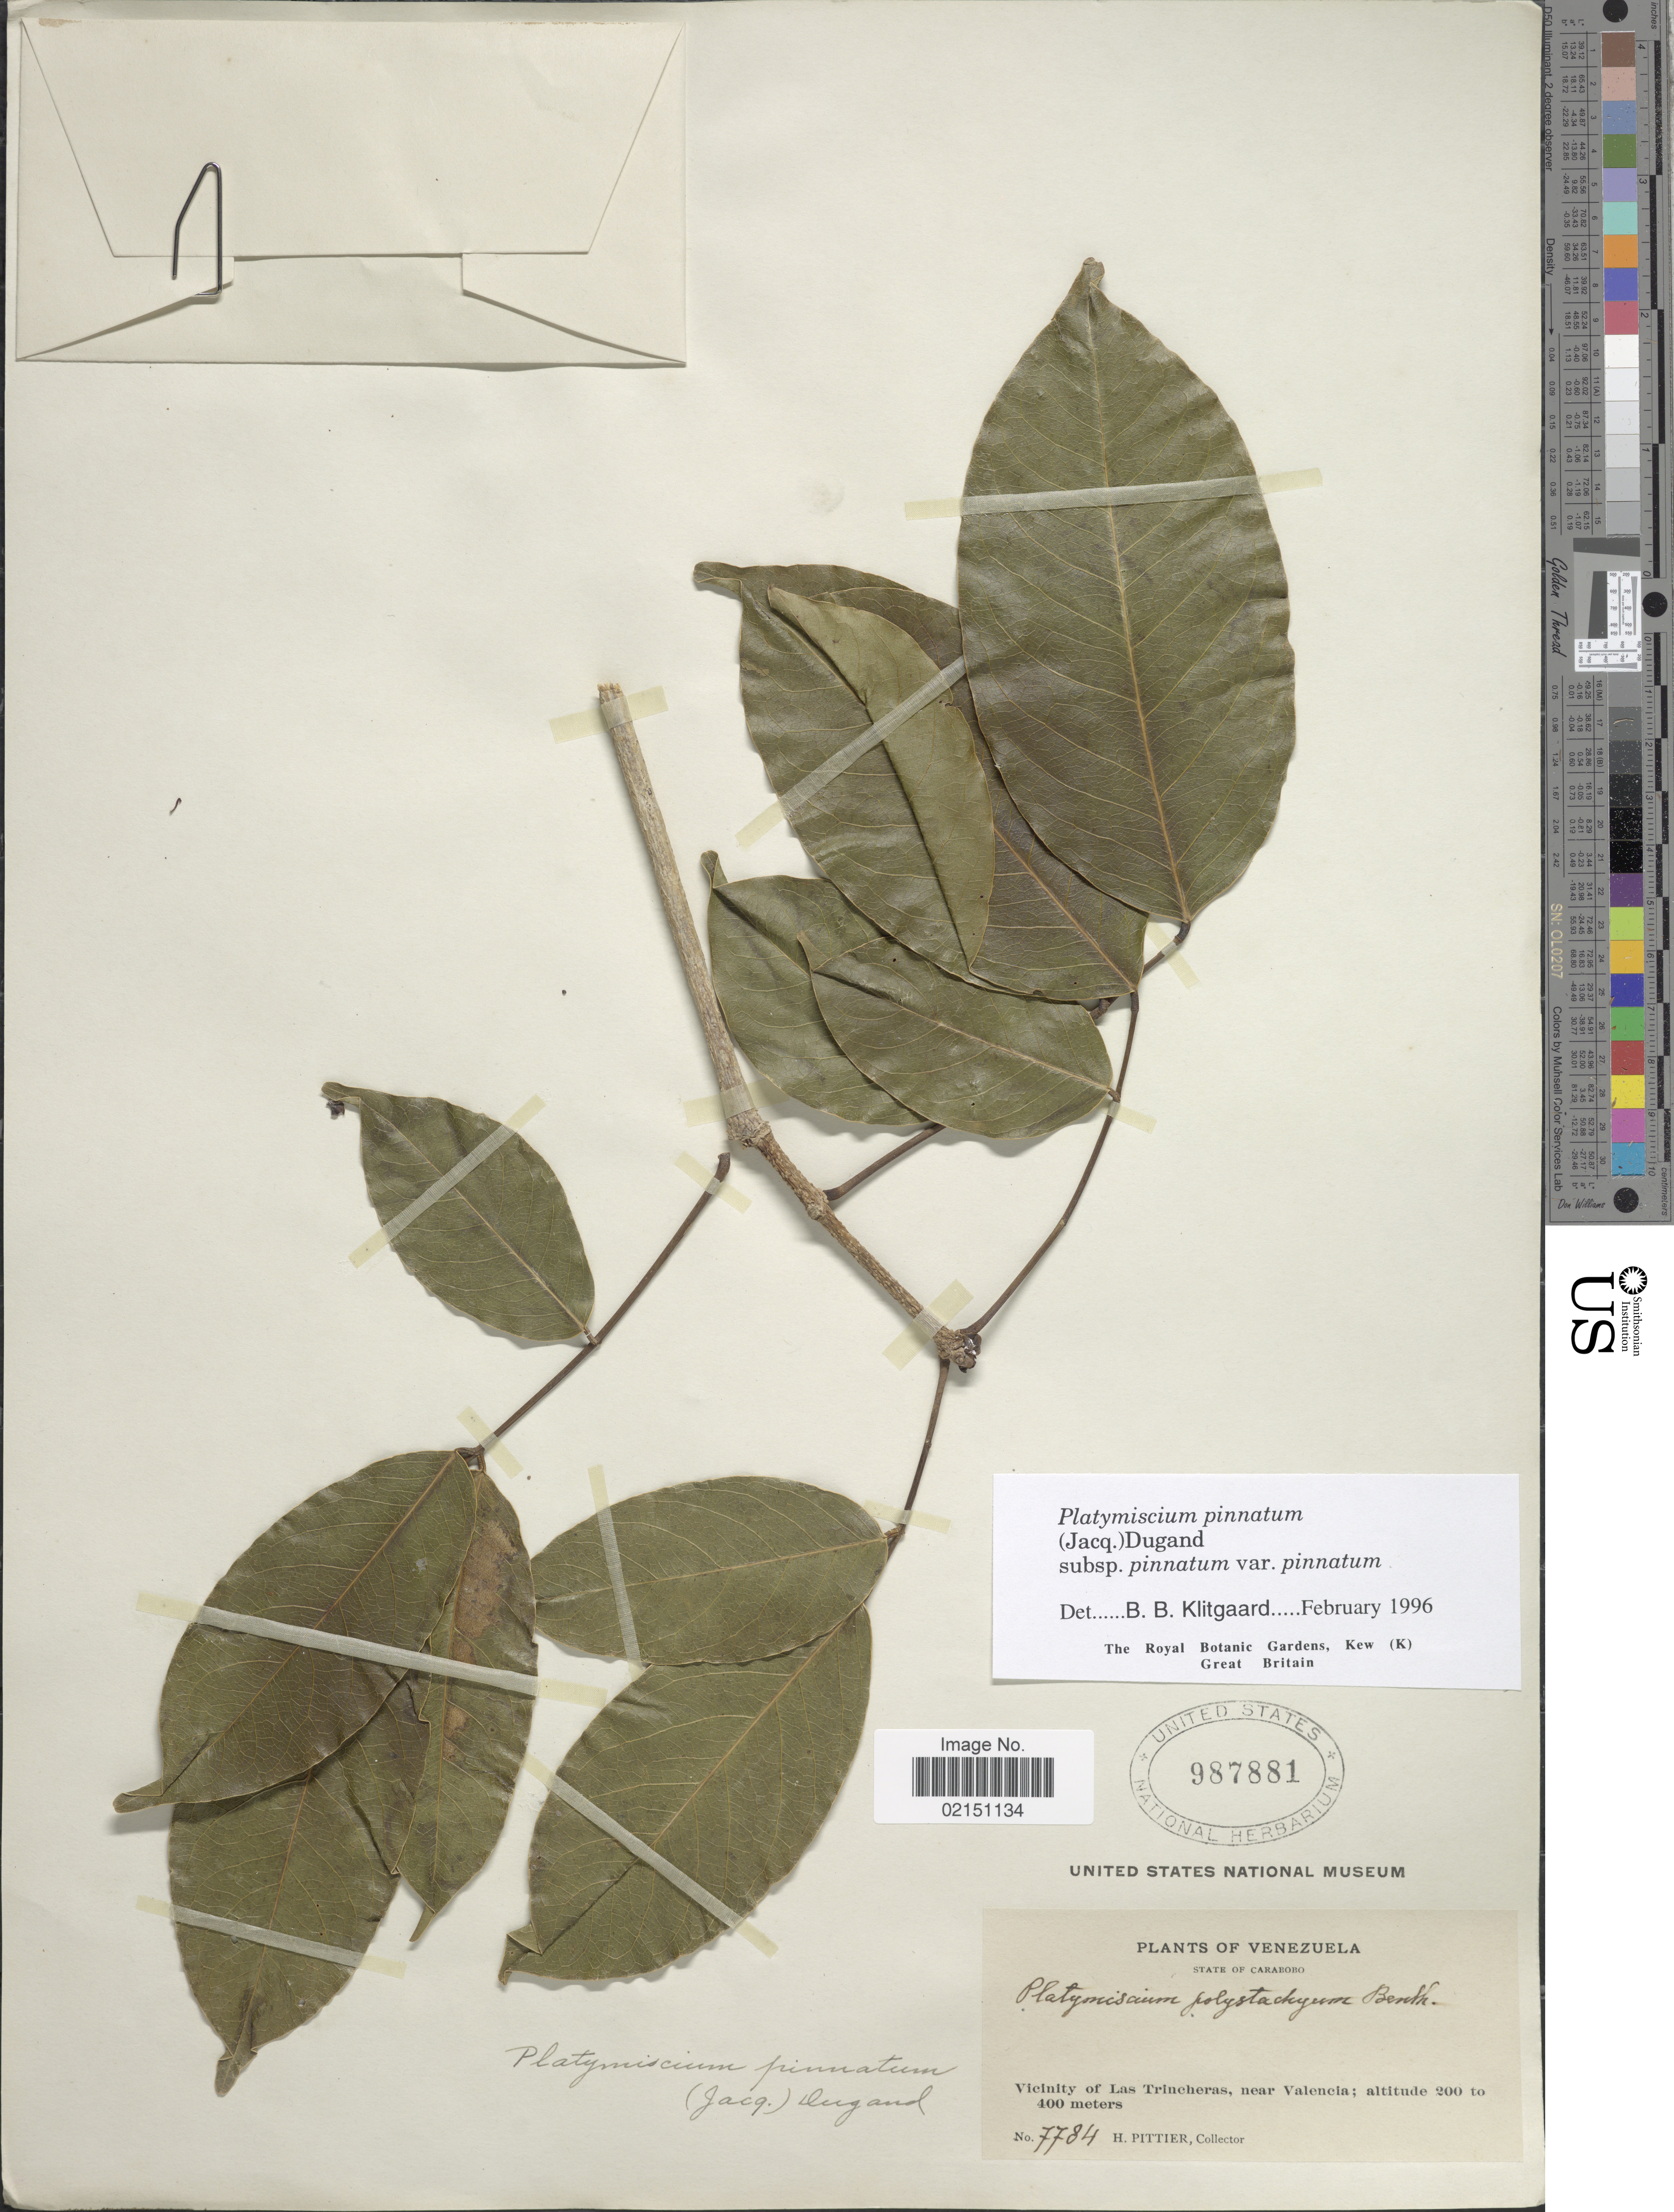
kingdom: Plantae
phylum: Tracheophyta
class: Magnoliopsida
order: Fabales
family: Fabaceae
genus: Platymiscium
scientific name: Platymiscium pinnatum var. pinnatum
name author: (Jacq.)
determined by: Klitgaard, B. B.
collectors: H. F. Pittier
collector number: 7784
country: Venezuela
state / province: Carabobo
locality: Vicinity of Las Trincheras, near Valencia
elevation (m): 200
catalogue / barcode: US 987881